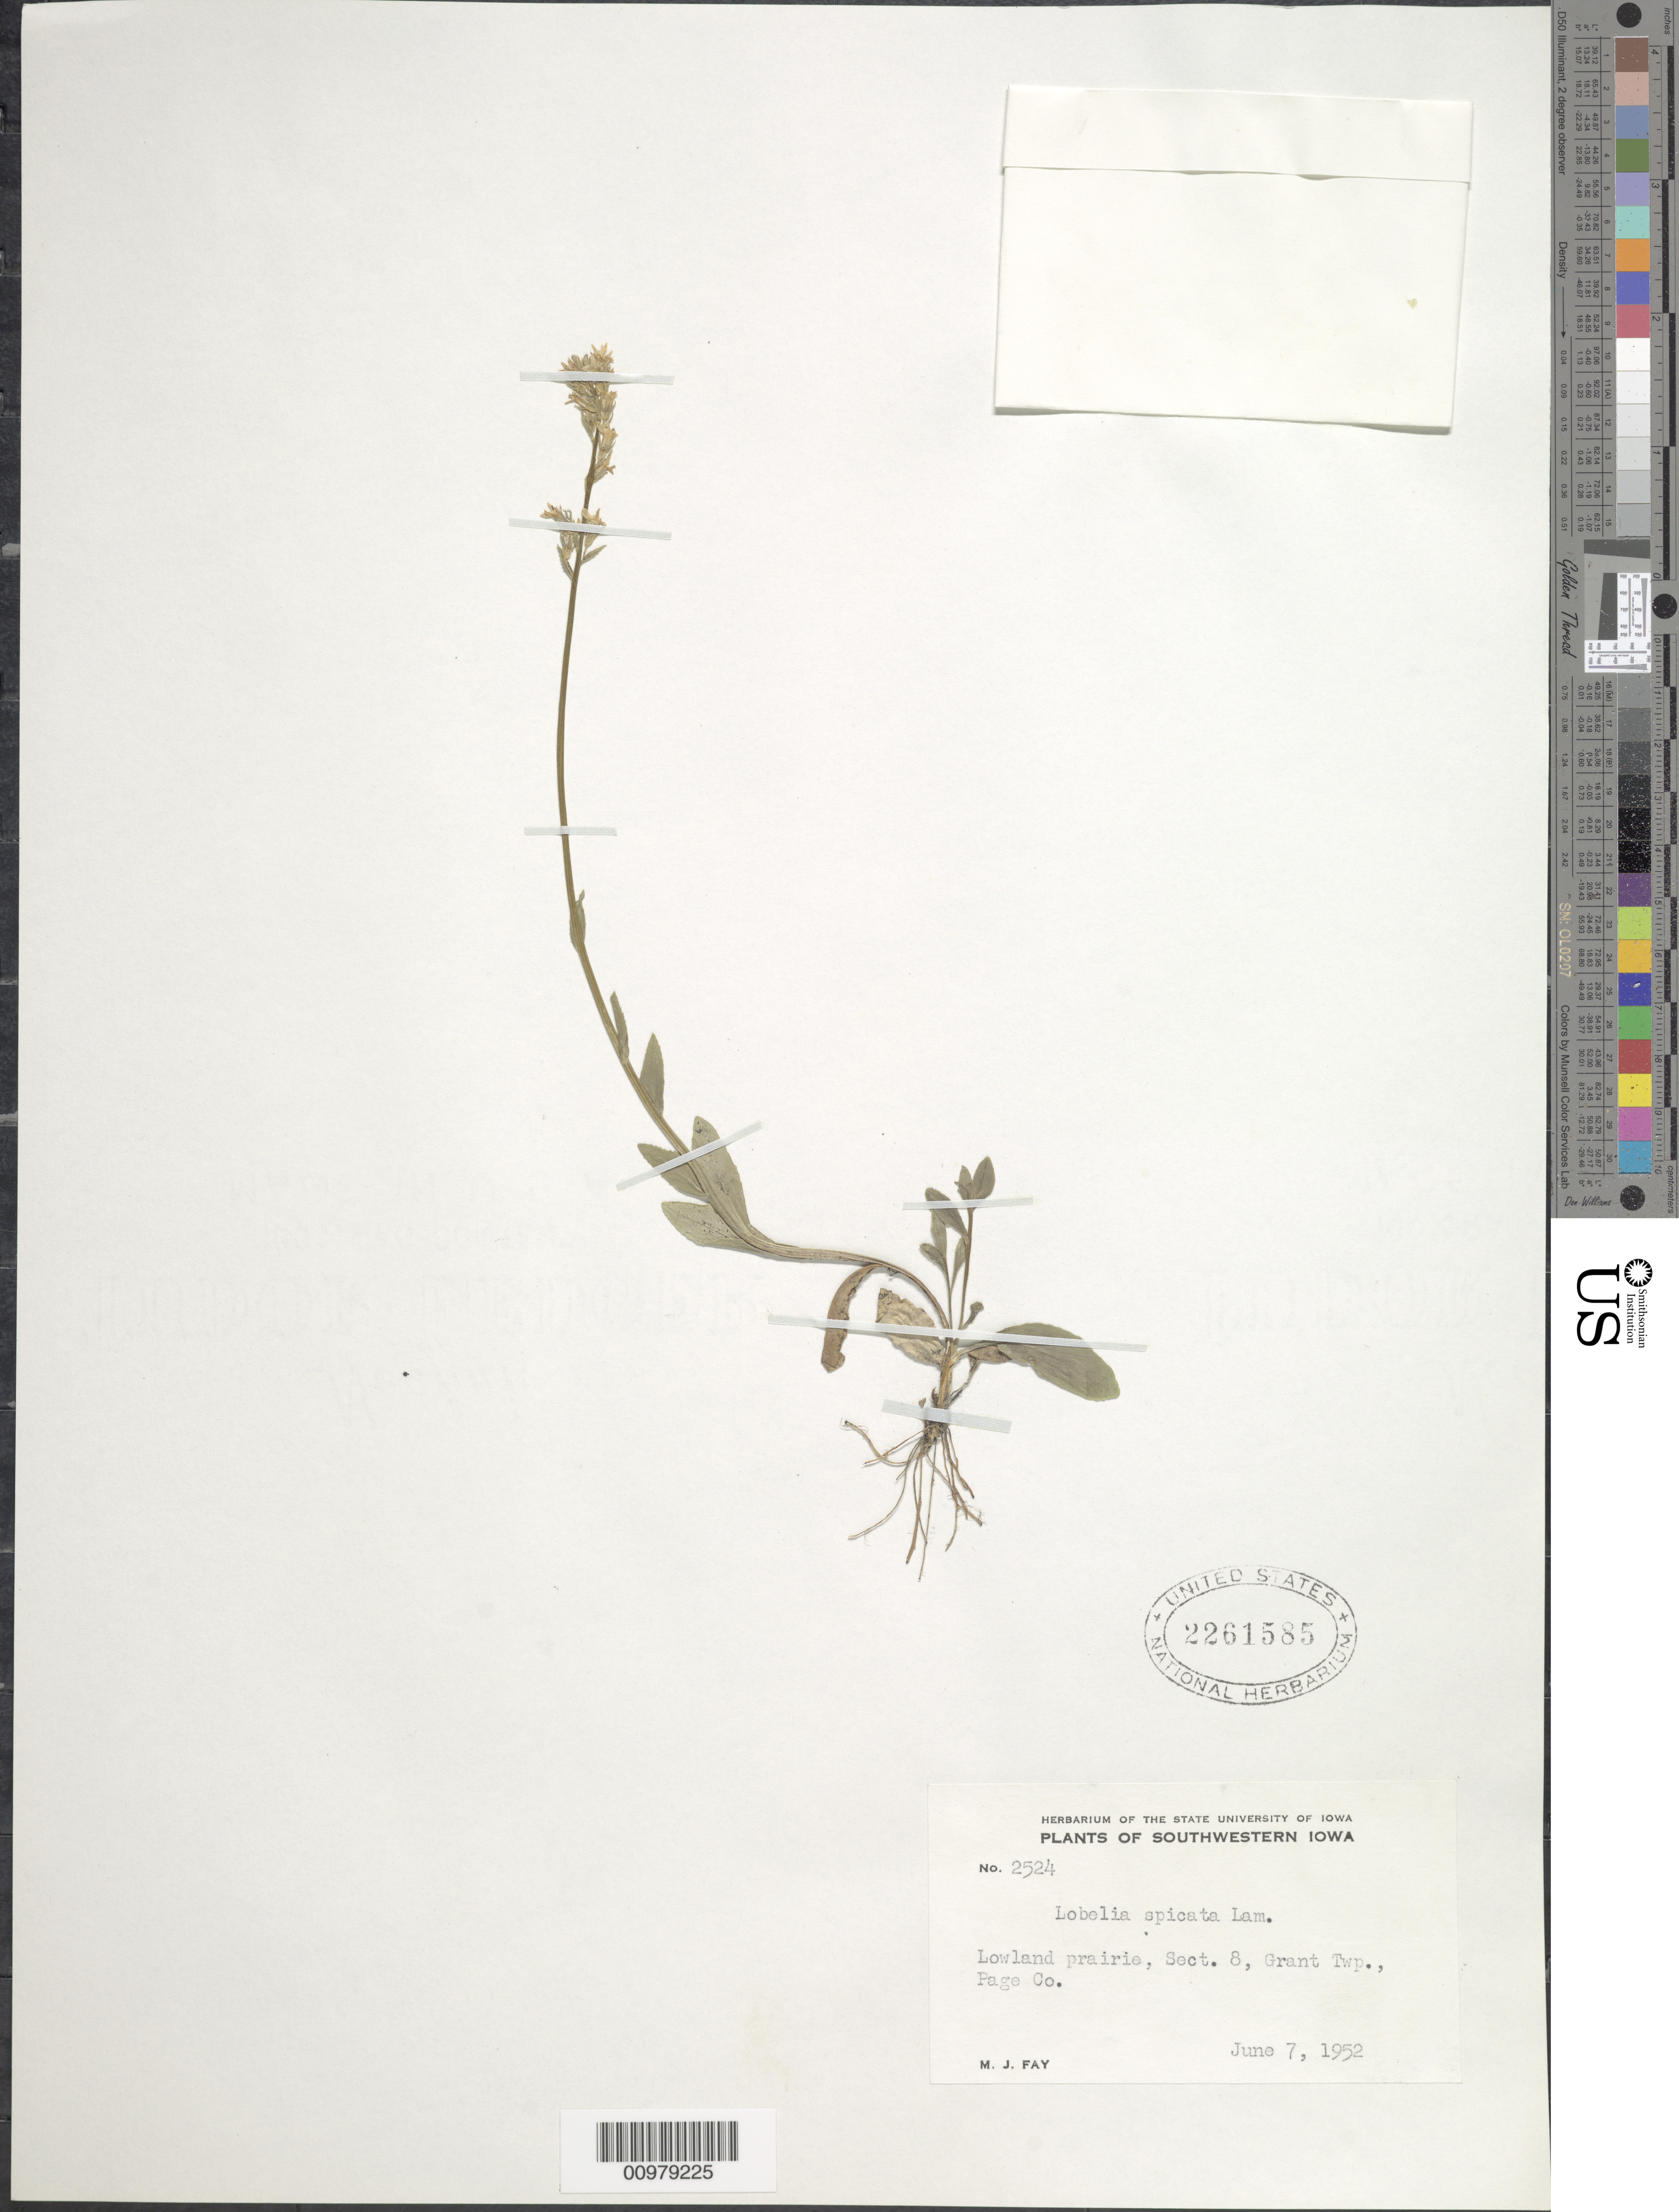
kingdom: Plantae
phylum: Tracheophyta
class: Magnoliopsida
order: Asterales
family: Campanulaceae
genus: Lobelia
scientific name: Lobelia spicata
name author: Lam.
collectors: M. Fay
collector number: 2524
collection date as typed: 7 Jun 1952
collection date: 1952-06-07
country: United States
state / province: Iowa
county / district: Page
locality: Grant Township, Sect. 8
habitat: lowland prairie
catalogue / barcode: US 2261585